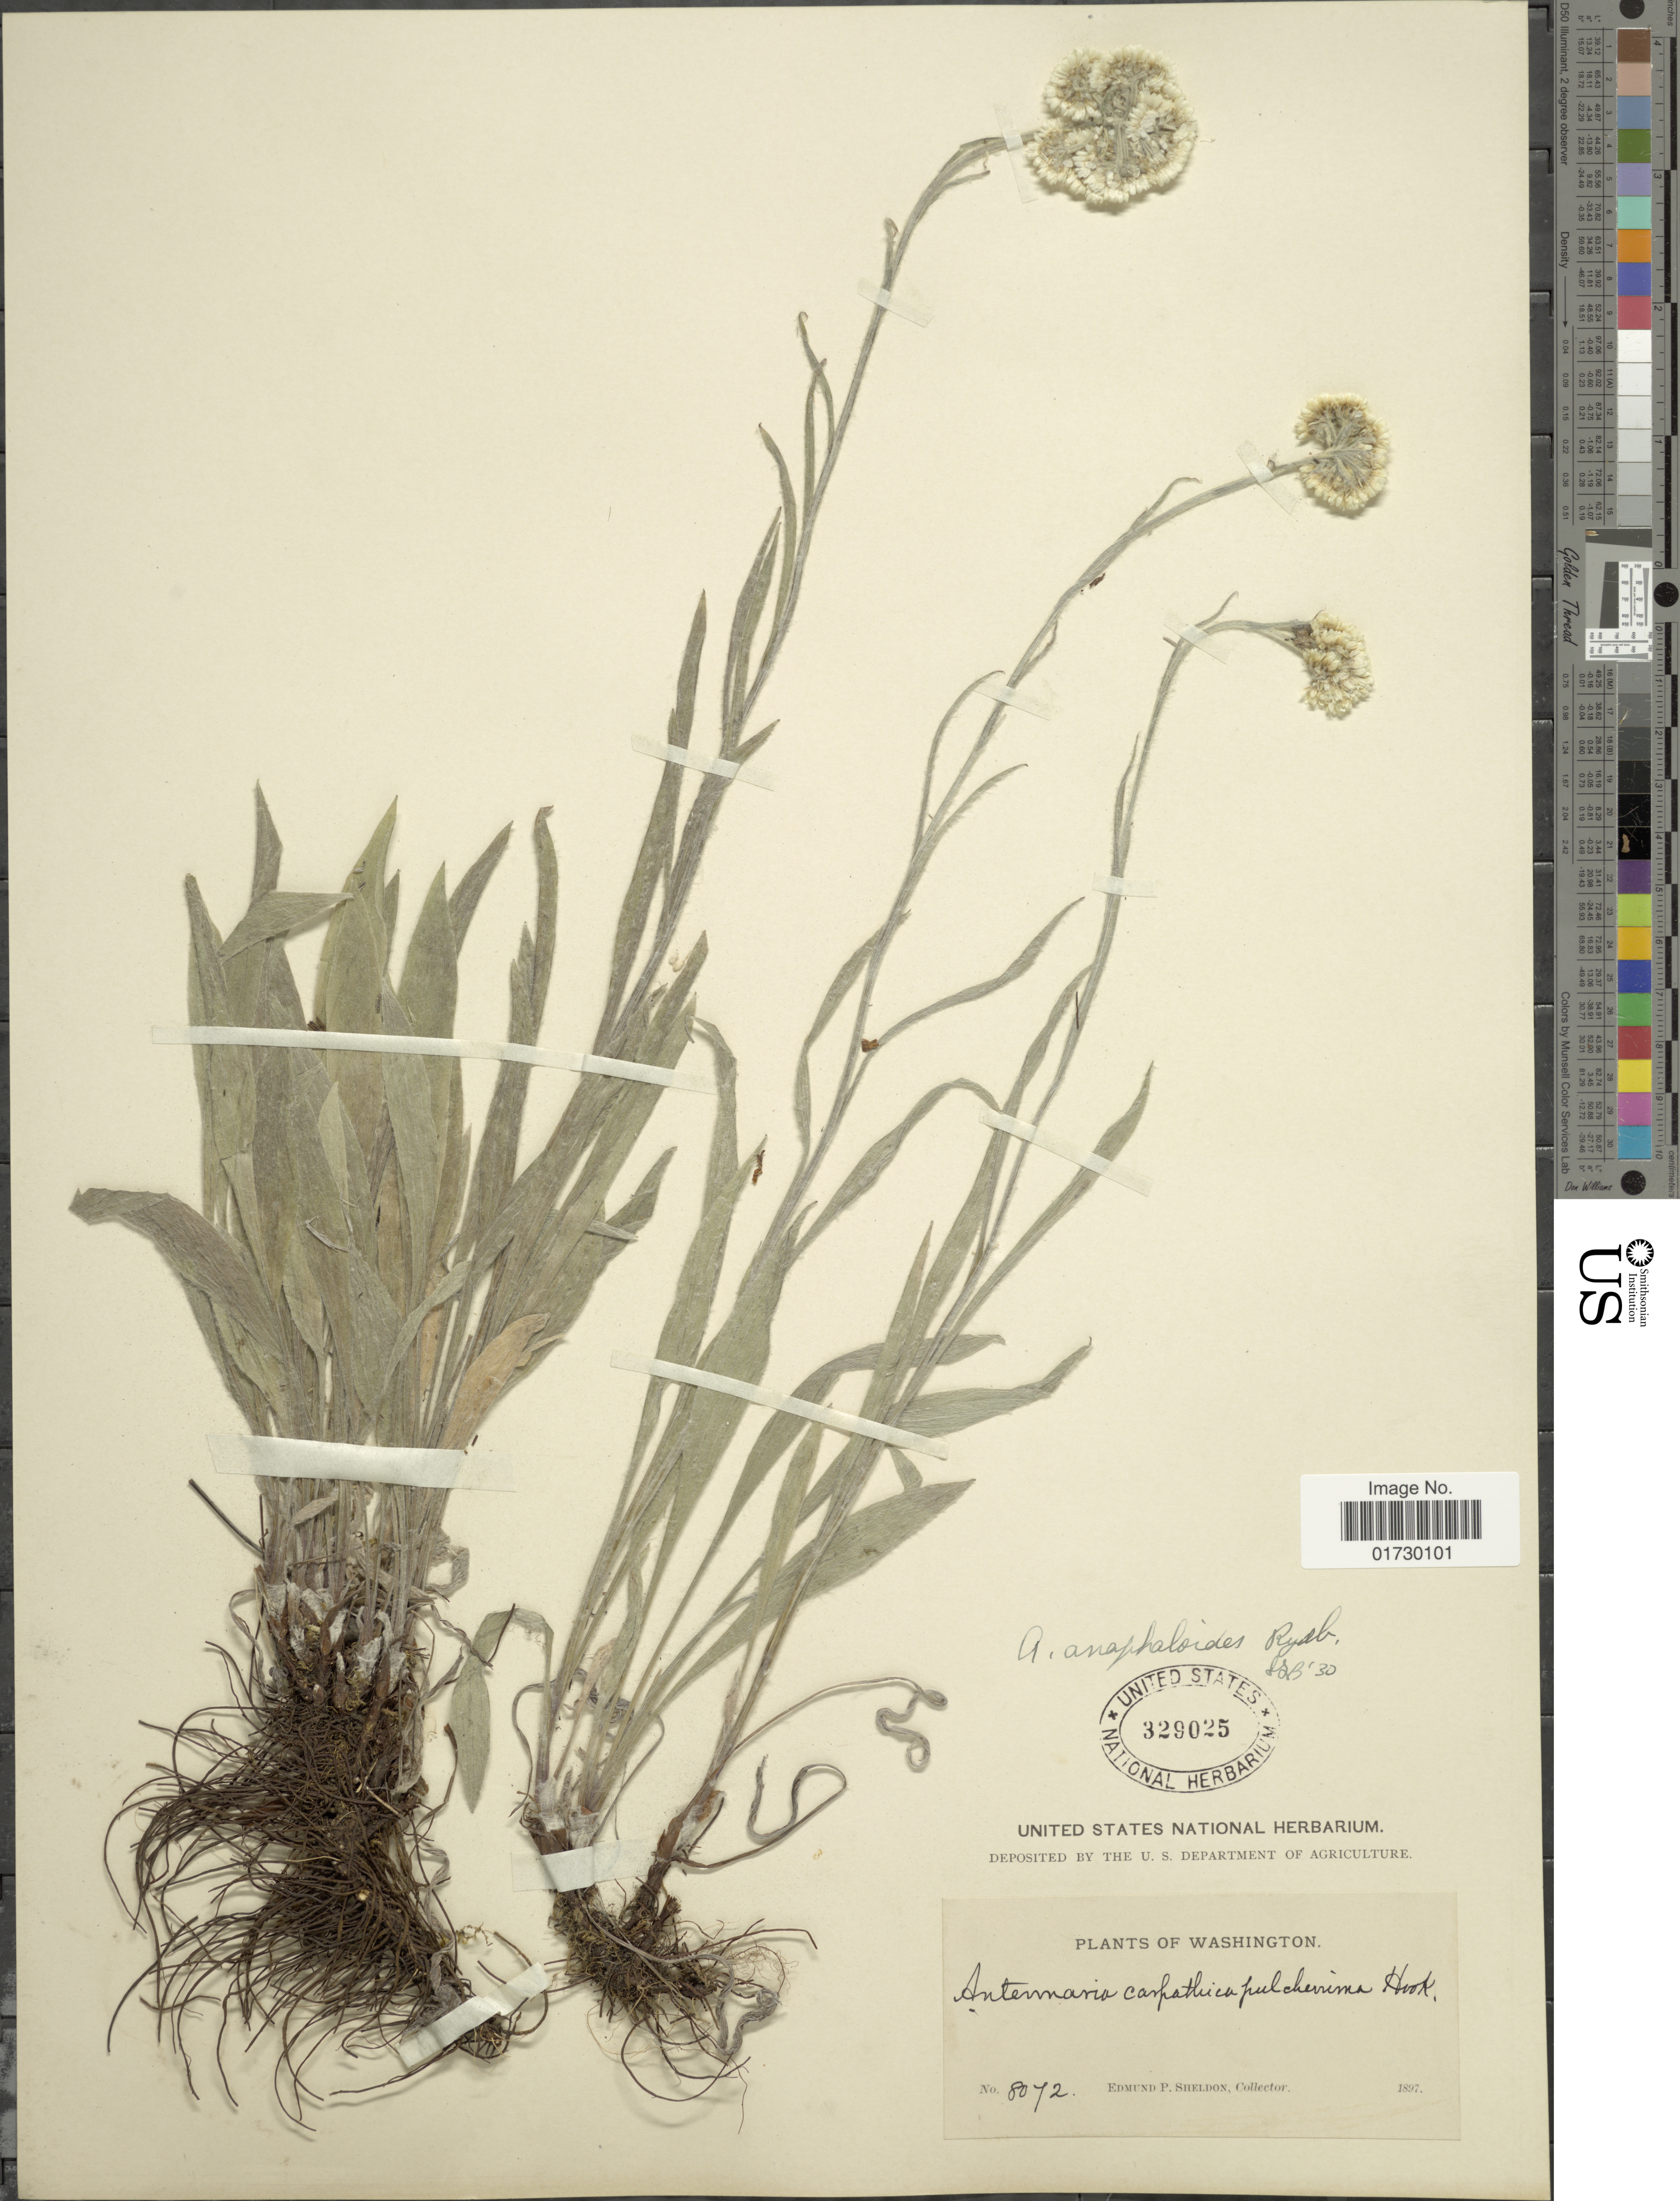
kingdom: Plantae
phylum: Tracheophyta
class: Magnoliopsida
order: Asterales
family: Asteraceae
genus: Antennaria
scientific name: Antennaria anaphaloides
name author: Rydb.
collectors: E. P. Sheldon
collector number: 8072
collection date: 1897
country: United States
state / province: Washington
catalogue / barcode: US 329025